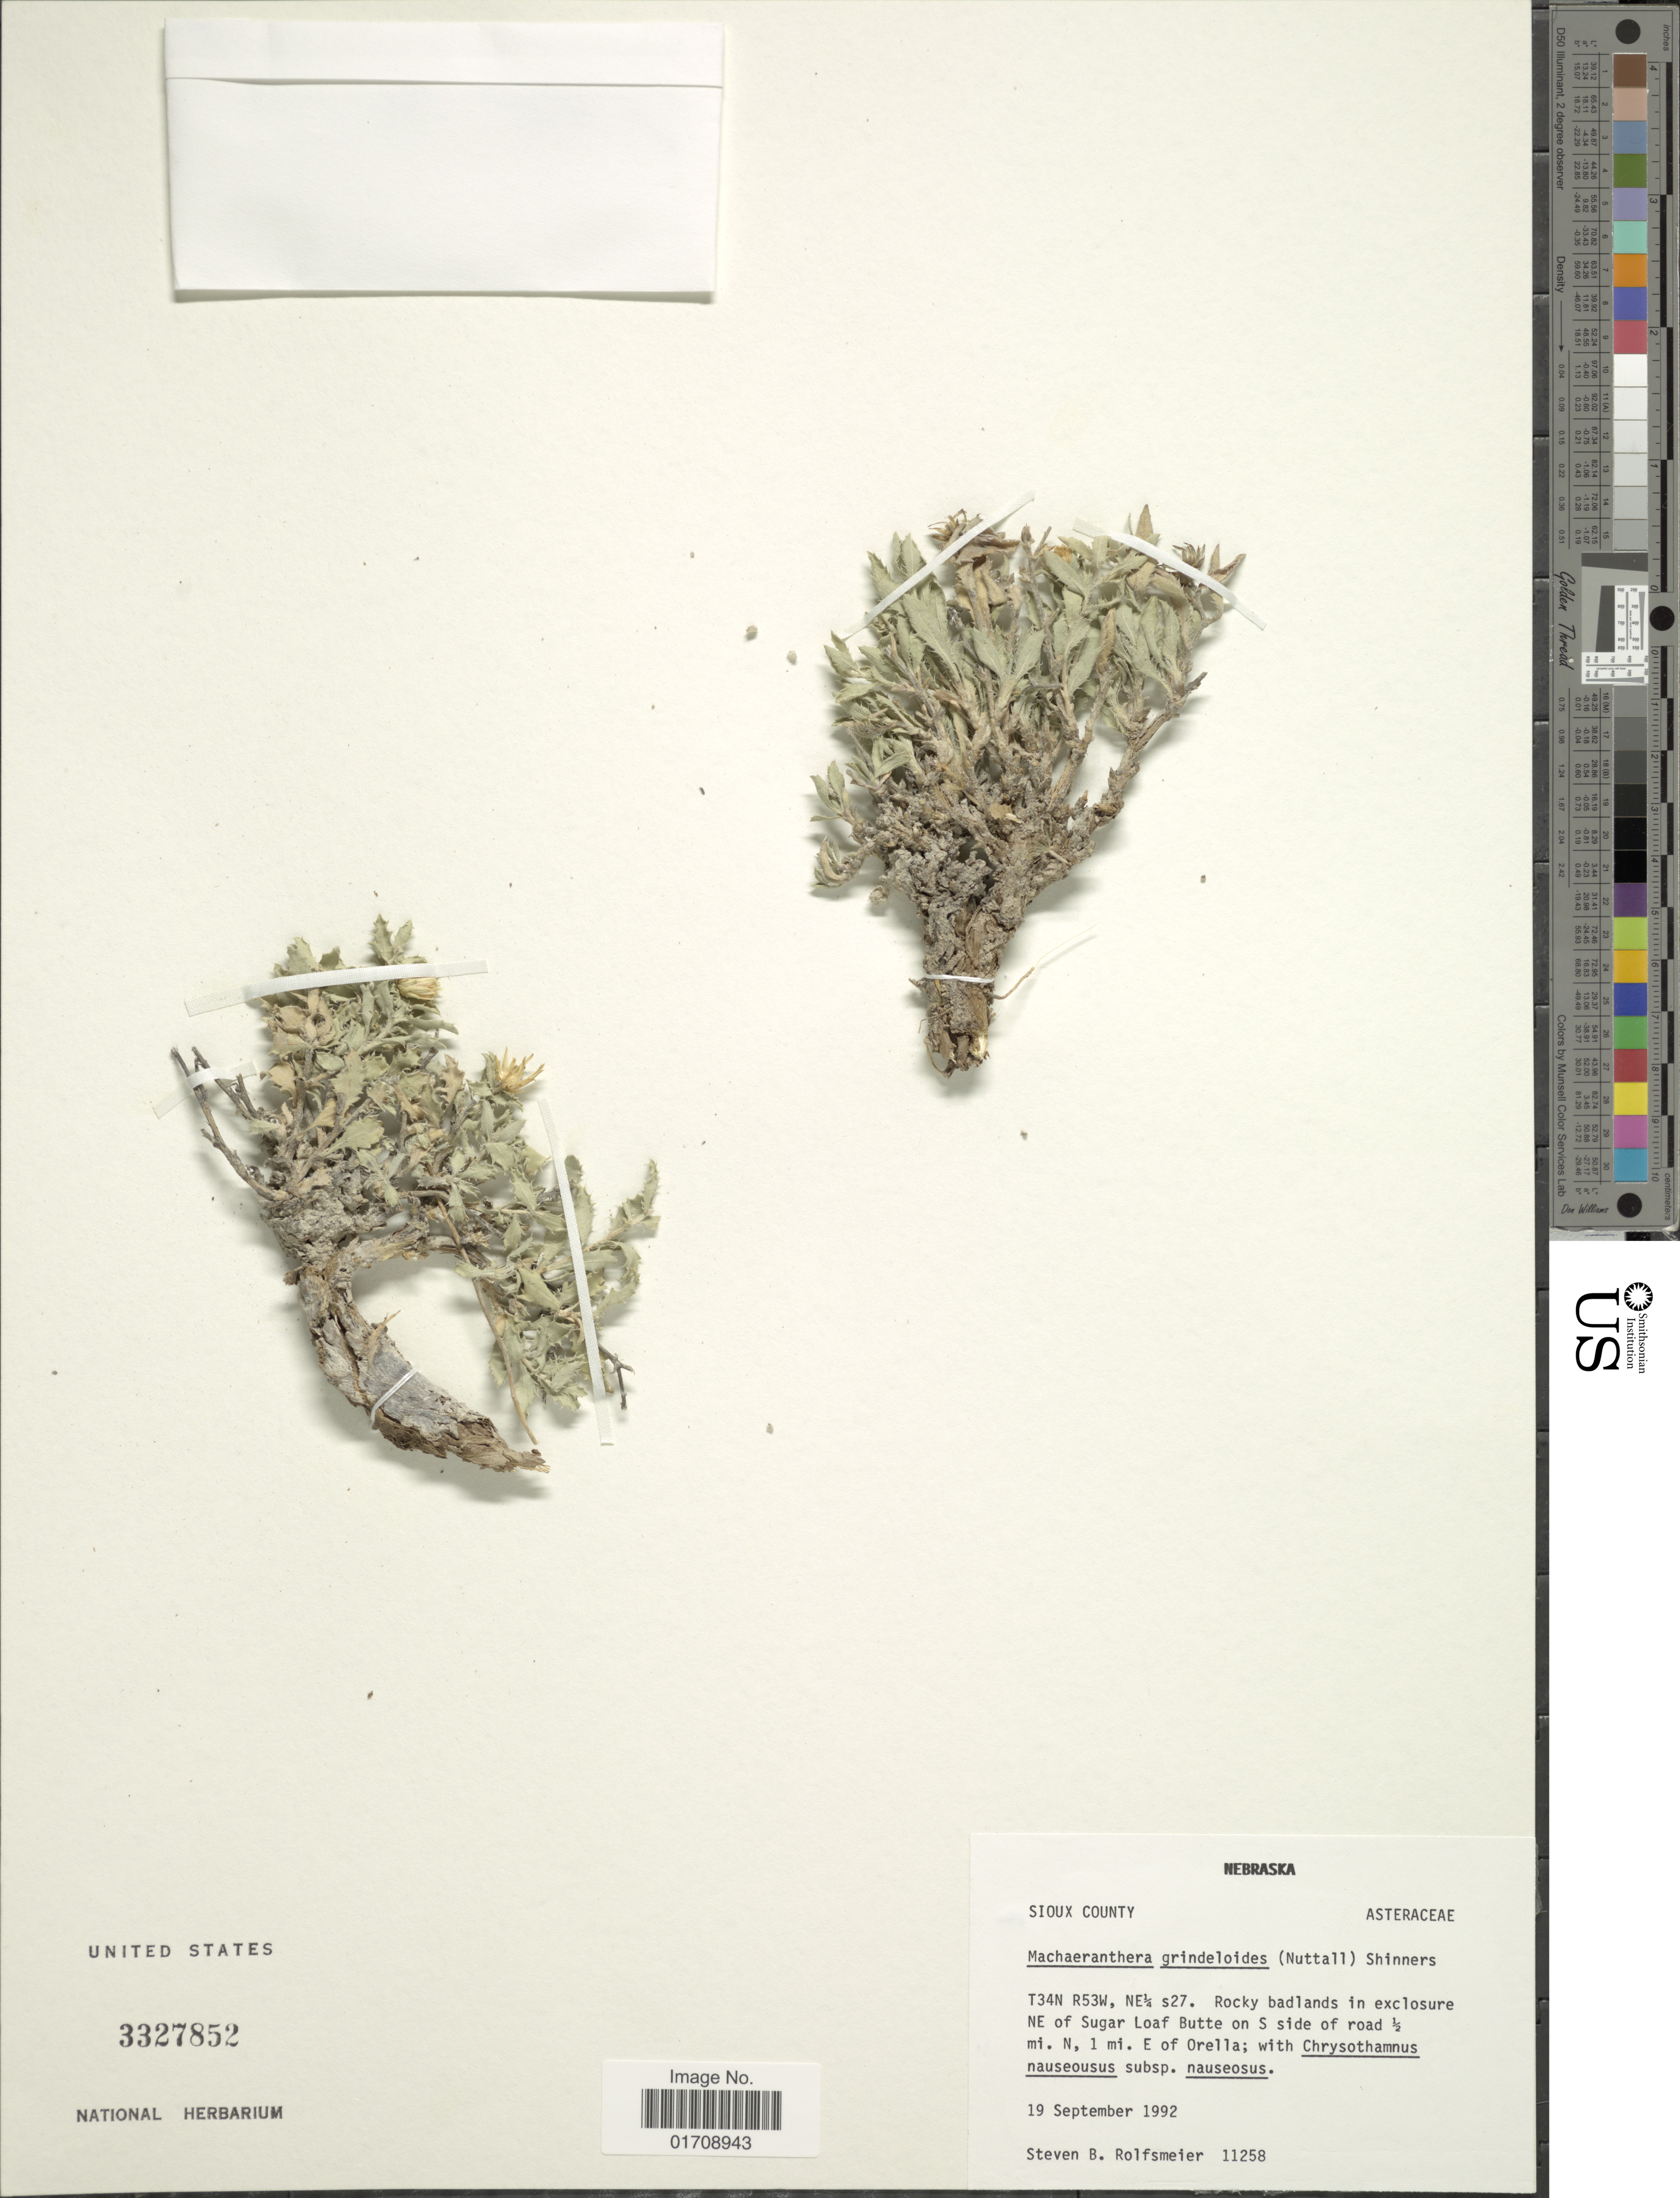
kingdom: Plantae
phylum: Tracheophyta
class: Magnoliopsida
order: Asterales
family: Asteraceae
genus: Machaeranthera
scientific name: Machaeranthera grindelioides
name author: (Nutt.) Shinners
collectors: S. Rolfsmeier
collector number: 11258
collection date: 1992-09-19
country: United States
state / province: Nebraska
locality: Sioux County, T34N, R53W, NE1/4 s27, NE of Sugar Loaf Butte on S side of road ½ mi. N, 1 mi. E of Orella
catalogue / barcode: US 3327852